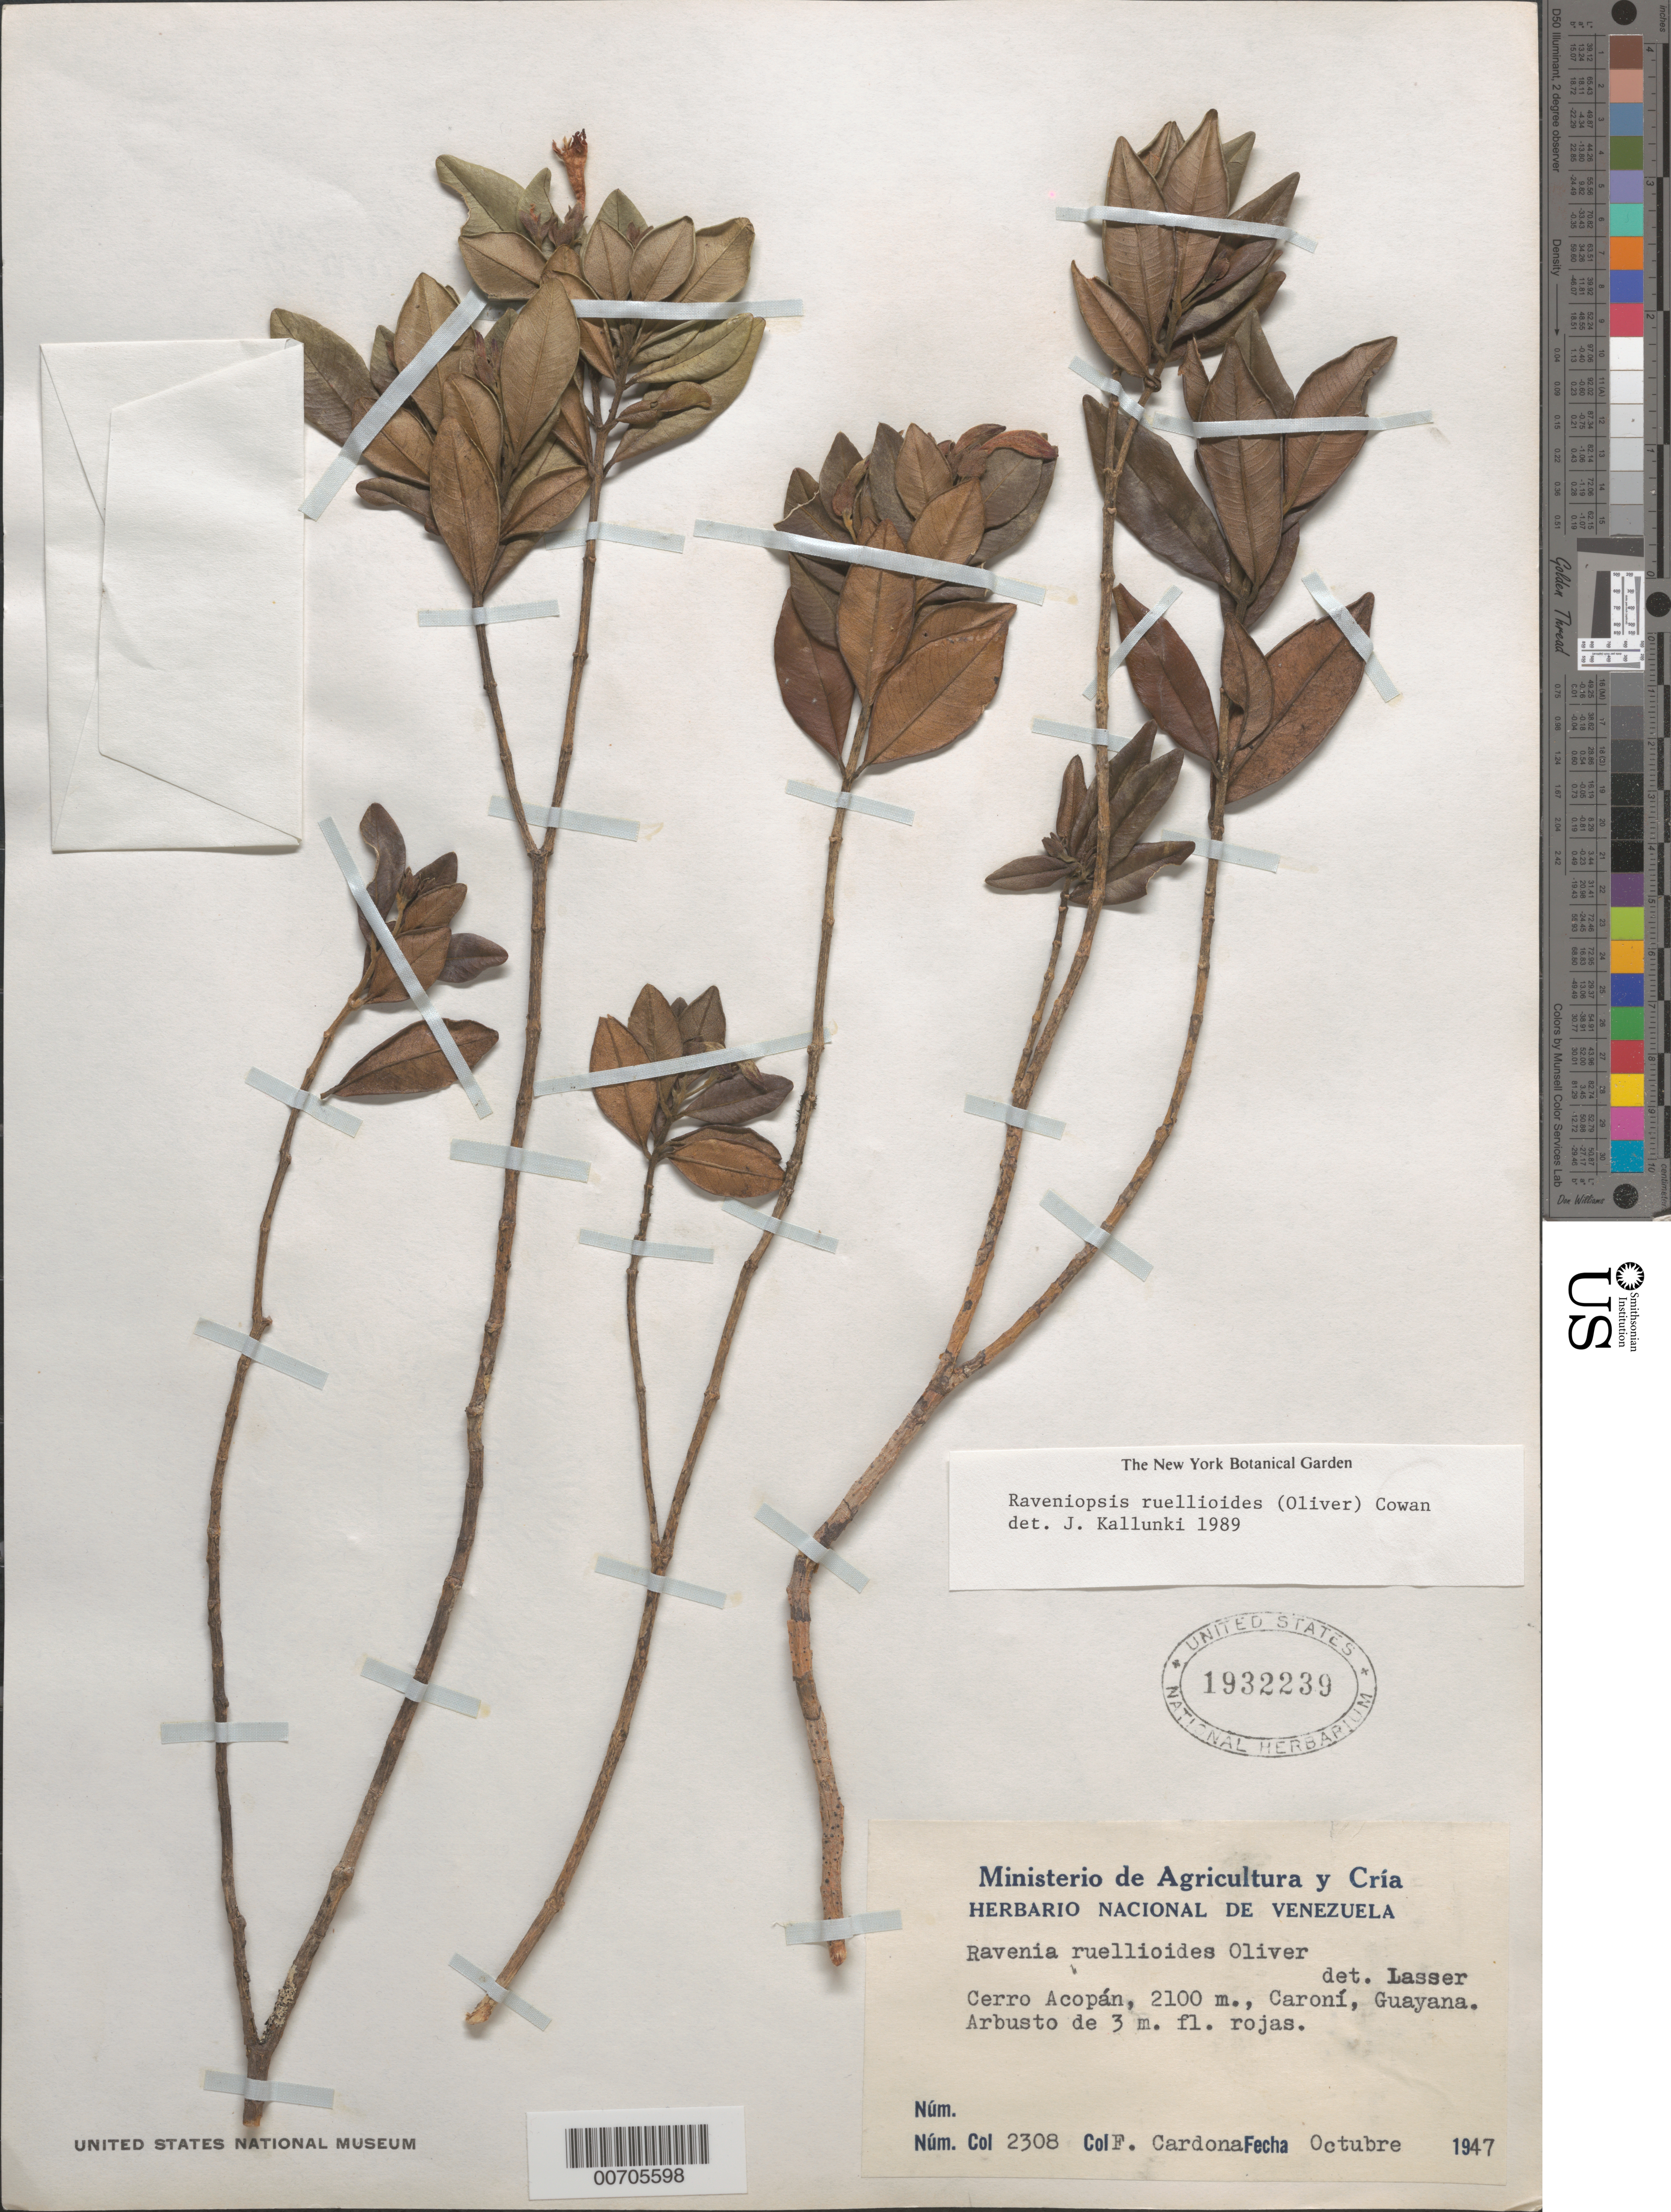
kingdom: Plantae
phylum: Tracheophyta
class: Magnoliopsida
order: Sapindales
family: Rutaceae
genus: Raveniopsis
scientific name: Raveniopsis ruellioides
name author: (Oliv.) R.S. Cowan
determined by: Kallunki, Jacquelyn A.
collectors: F. Cardona Puig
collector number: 2308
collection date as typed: Oct-47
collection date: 1947-10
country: Venezuela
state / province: Bolívar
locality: Cerro Acopán, Río Caroní, Guayana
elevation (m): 2100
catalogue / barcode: US 1932239